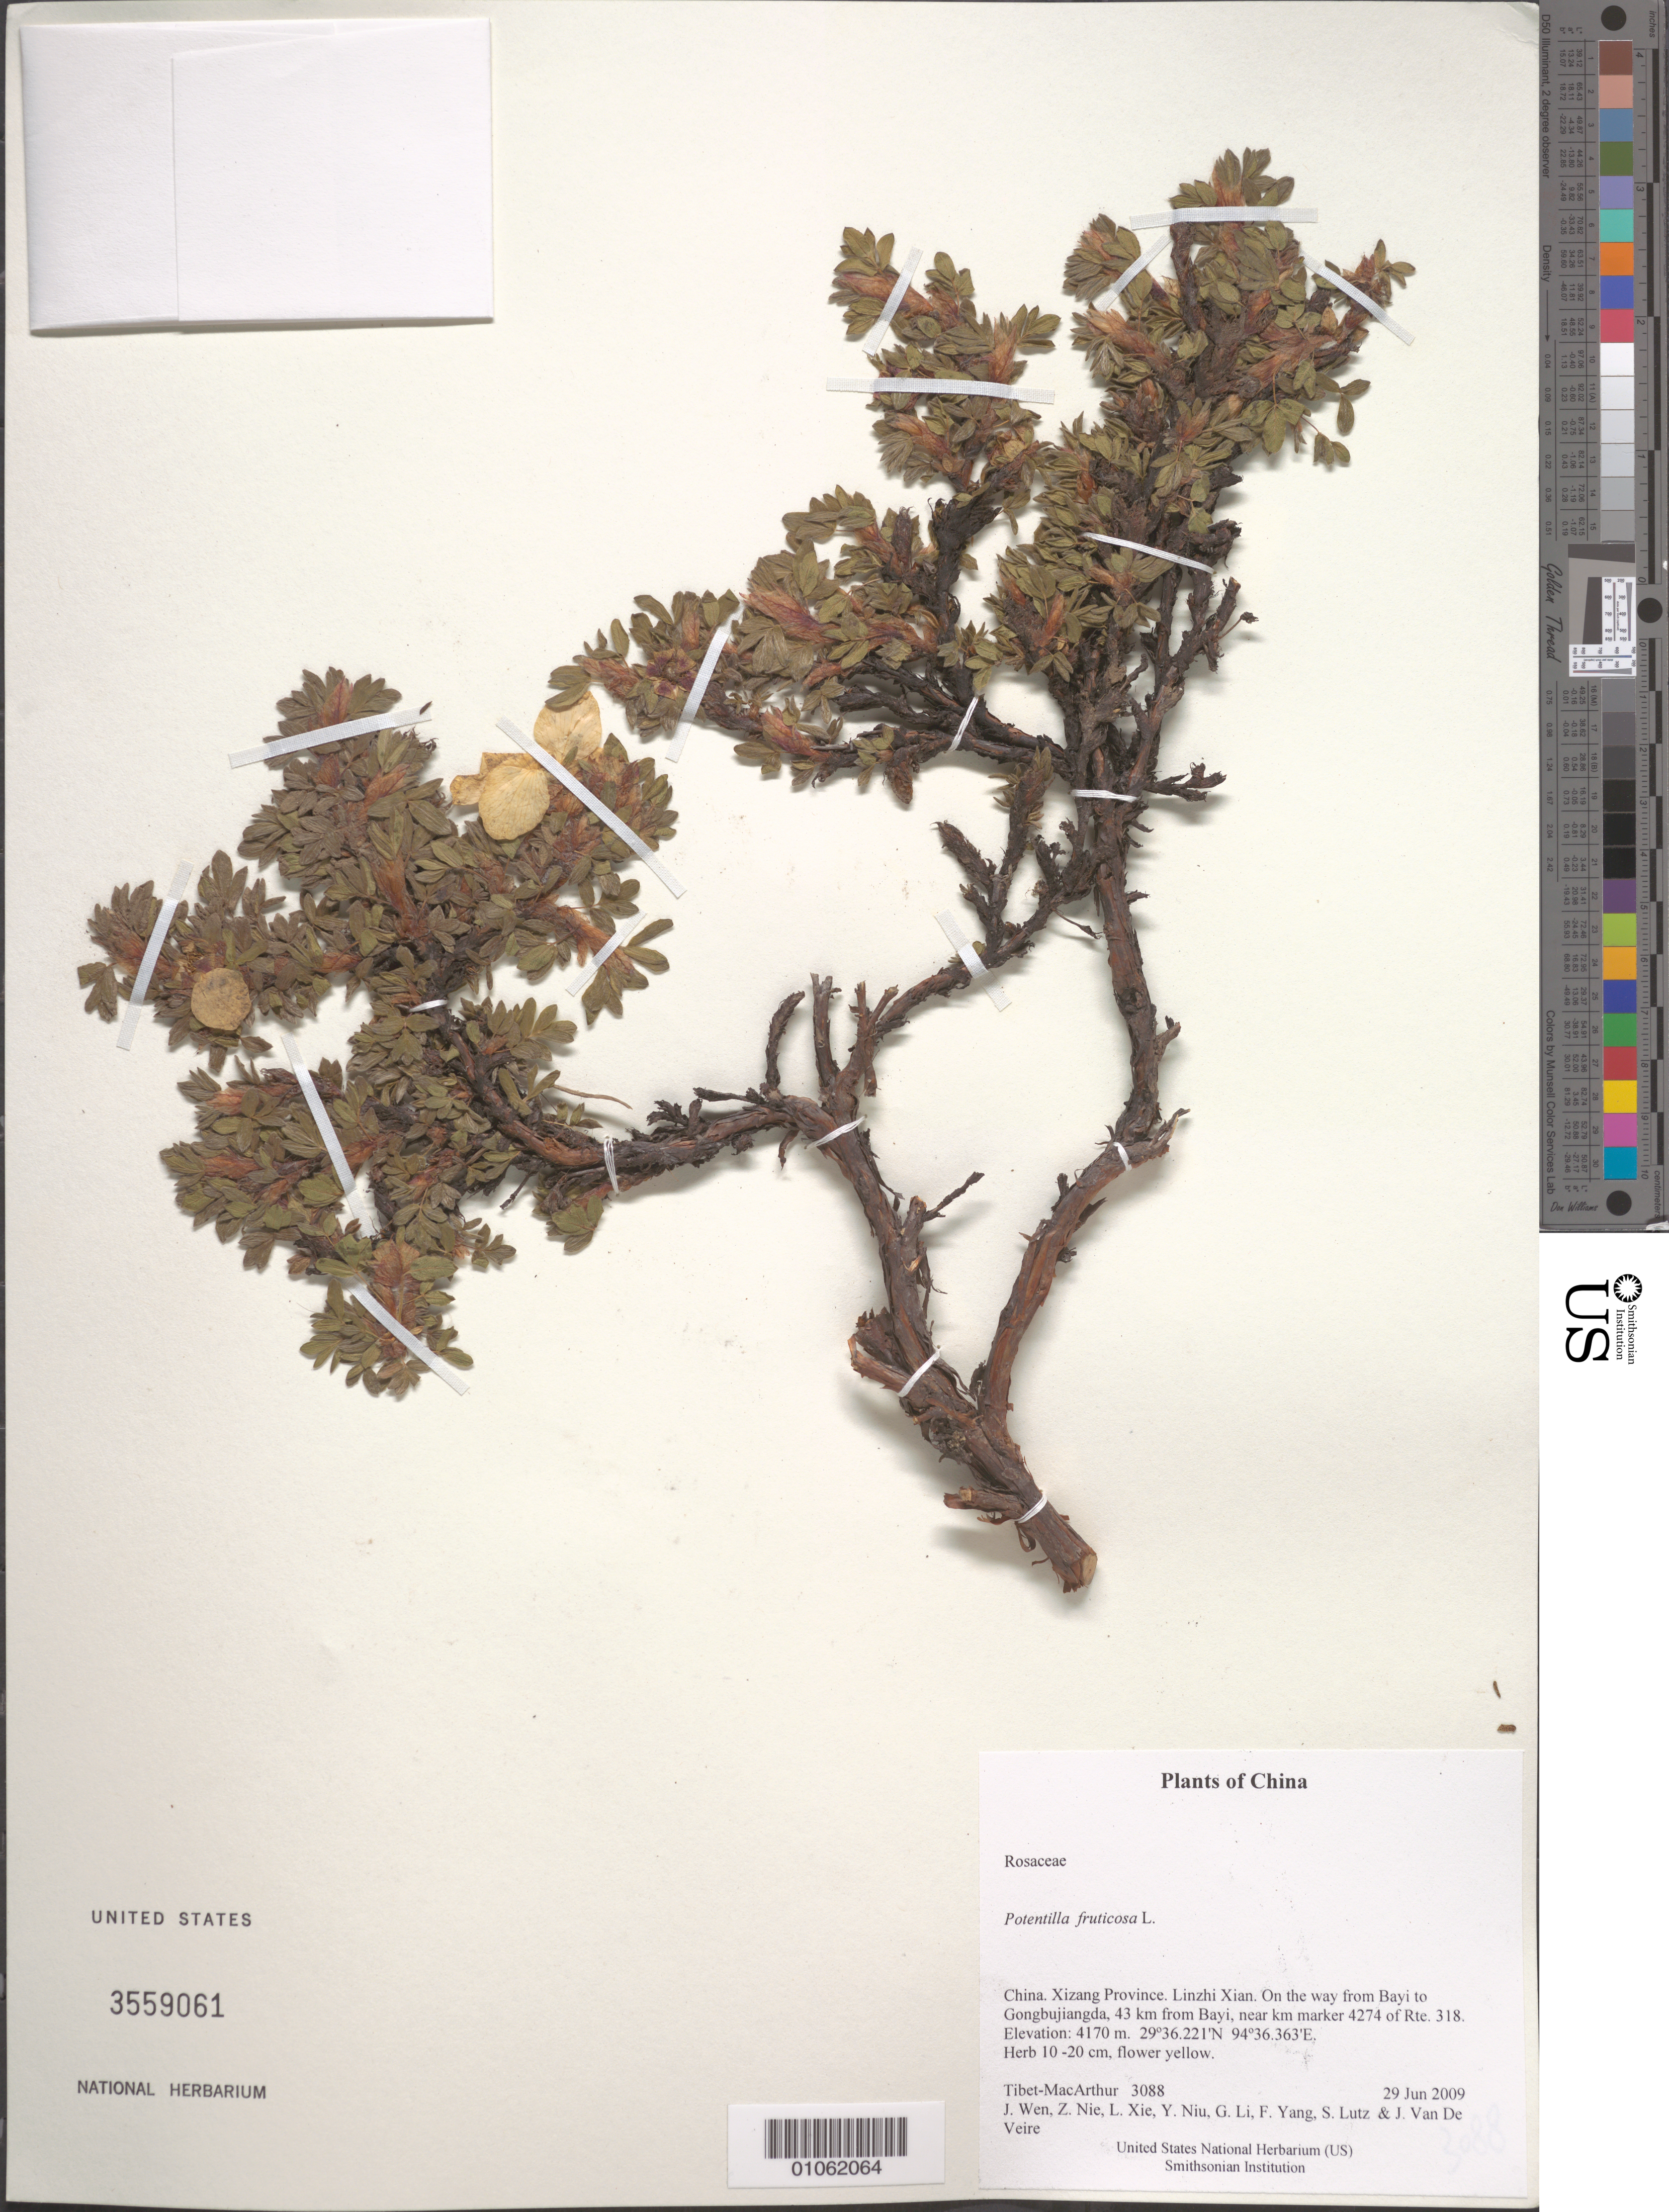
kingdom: Plantae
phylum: Tracheophyta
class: Magnoliopsida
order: Rosales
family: Rosaceae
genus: Dasiphora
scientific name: Dasiphora fruticosa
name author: (L.) Rydb.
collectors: Tibet-MacArthur, J. Wen, Z. Nie, L. Xie, Y. Niu, G. Li, F. Yang, S. Lutz & J. Van De Veire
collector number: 3088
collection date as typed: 29 Jun 2009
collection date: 2009-06-29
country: China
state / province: Xizang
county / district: Linzhi Xian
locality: On the way from Bayi to Gongbujiangda, 43 km from Bayi, near km marker 4274 of Rte. 318.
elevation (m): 4170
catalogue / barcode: US 3559061